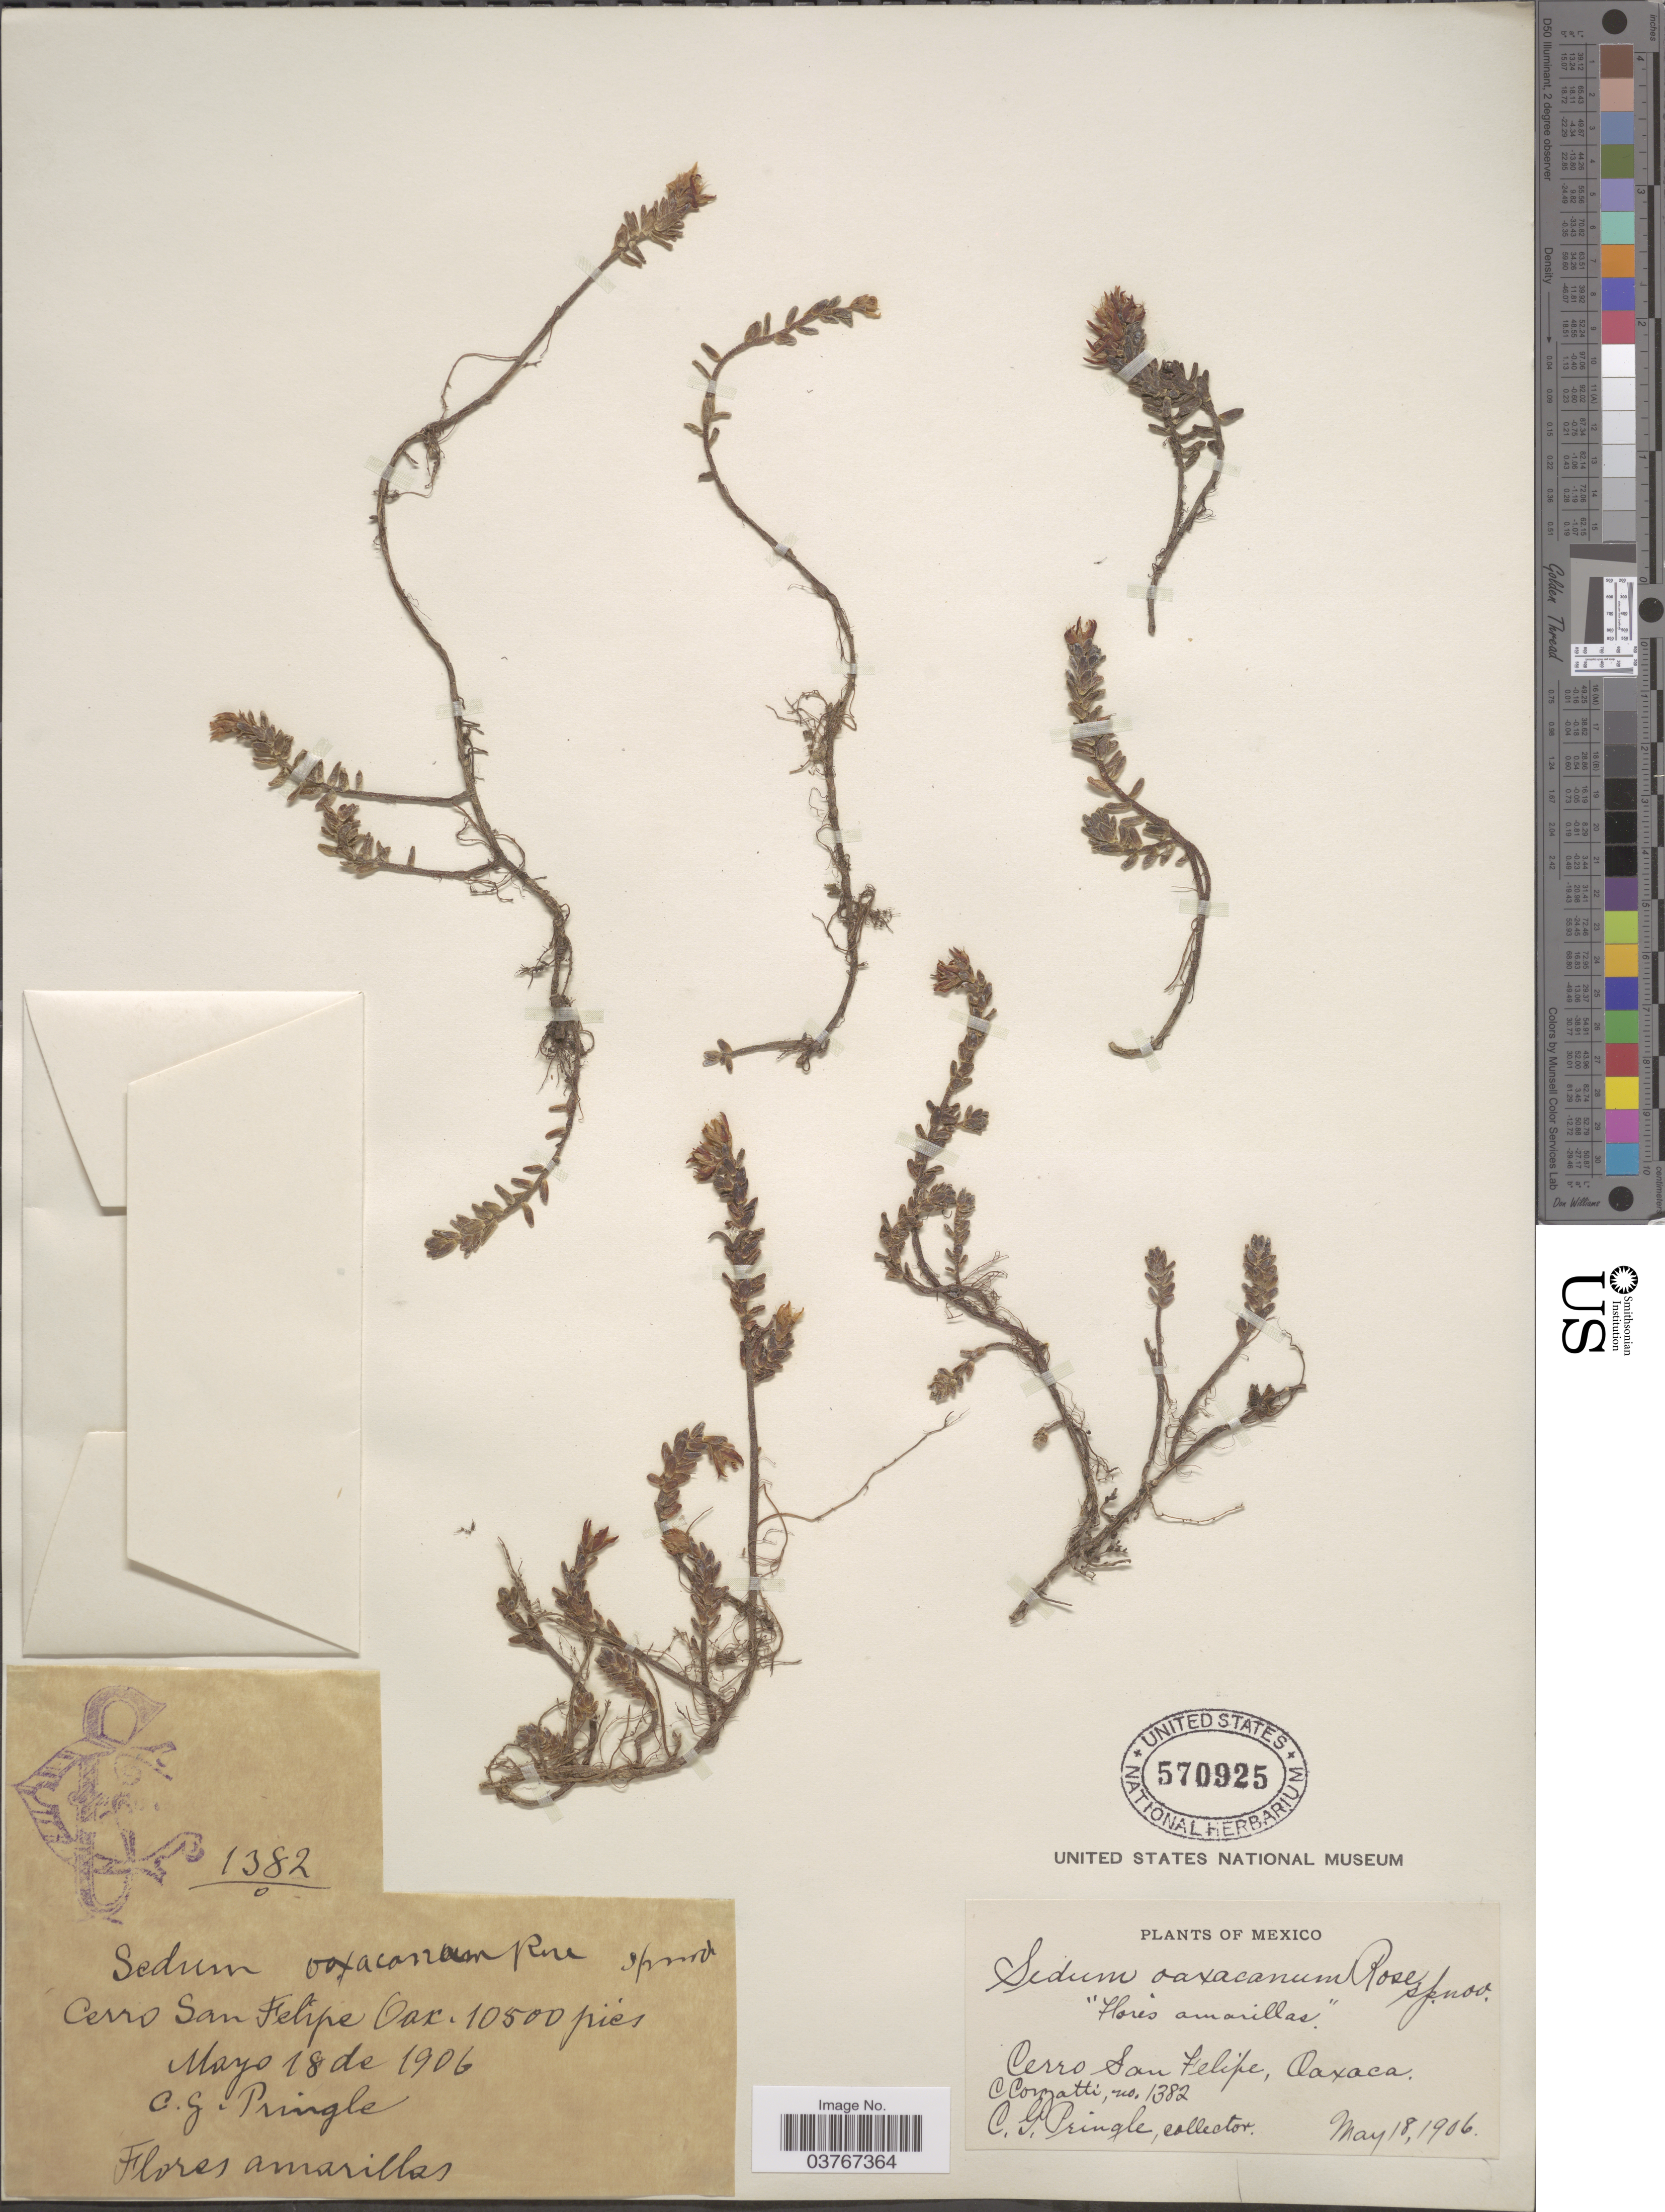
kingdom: Plantae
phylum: Tracheophyta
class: Magnoliopsida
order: Saxifragales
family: Crassulaceae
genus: Sedum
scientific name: Sedum oaxacanum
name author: Rose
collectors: C. Conzatti & C. G. Pringle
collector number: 1382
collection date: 1906-05-18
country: Mexico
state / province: Oaxaca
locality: Cerro San Felipe.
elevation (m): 3200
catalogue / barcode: US 570925